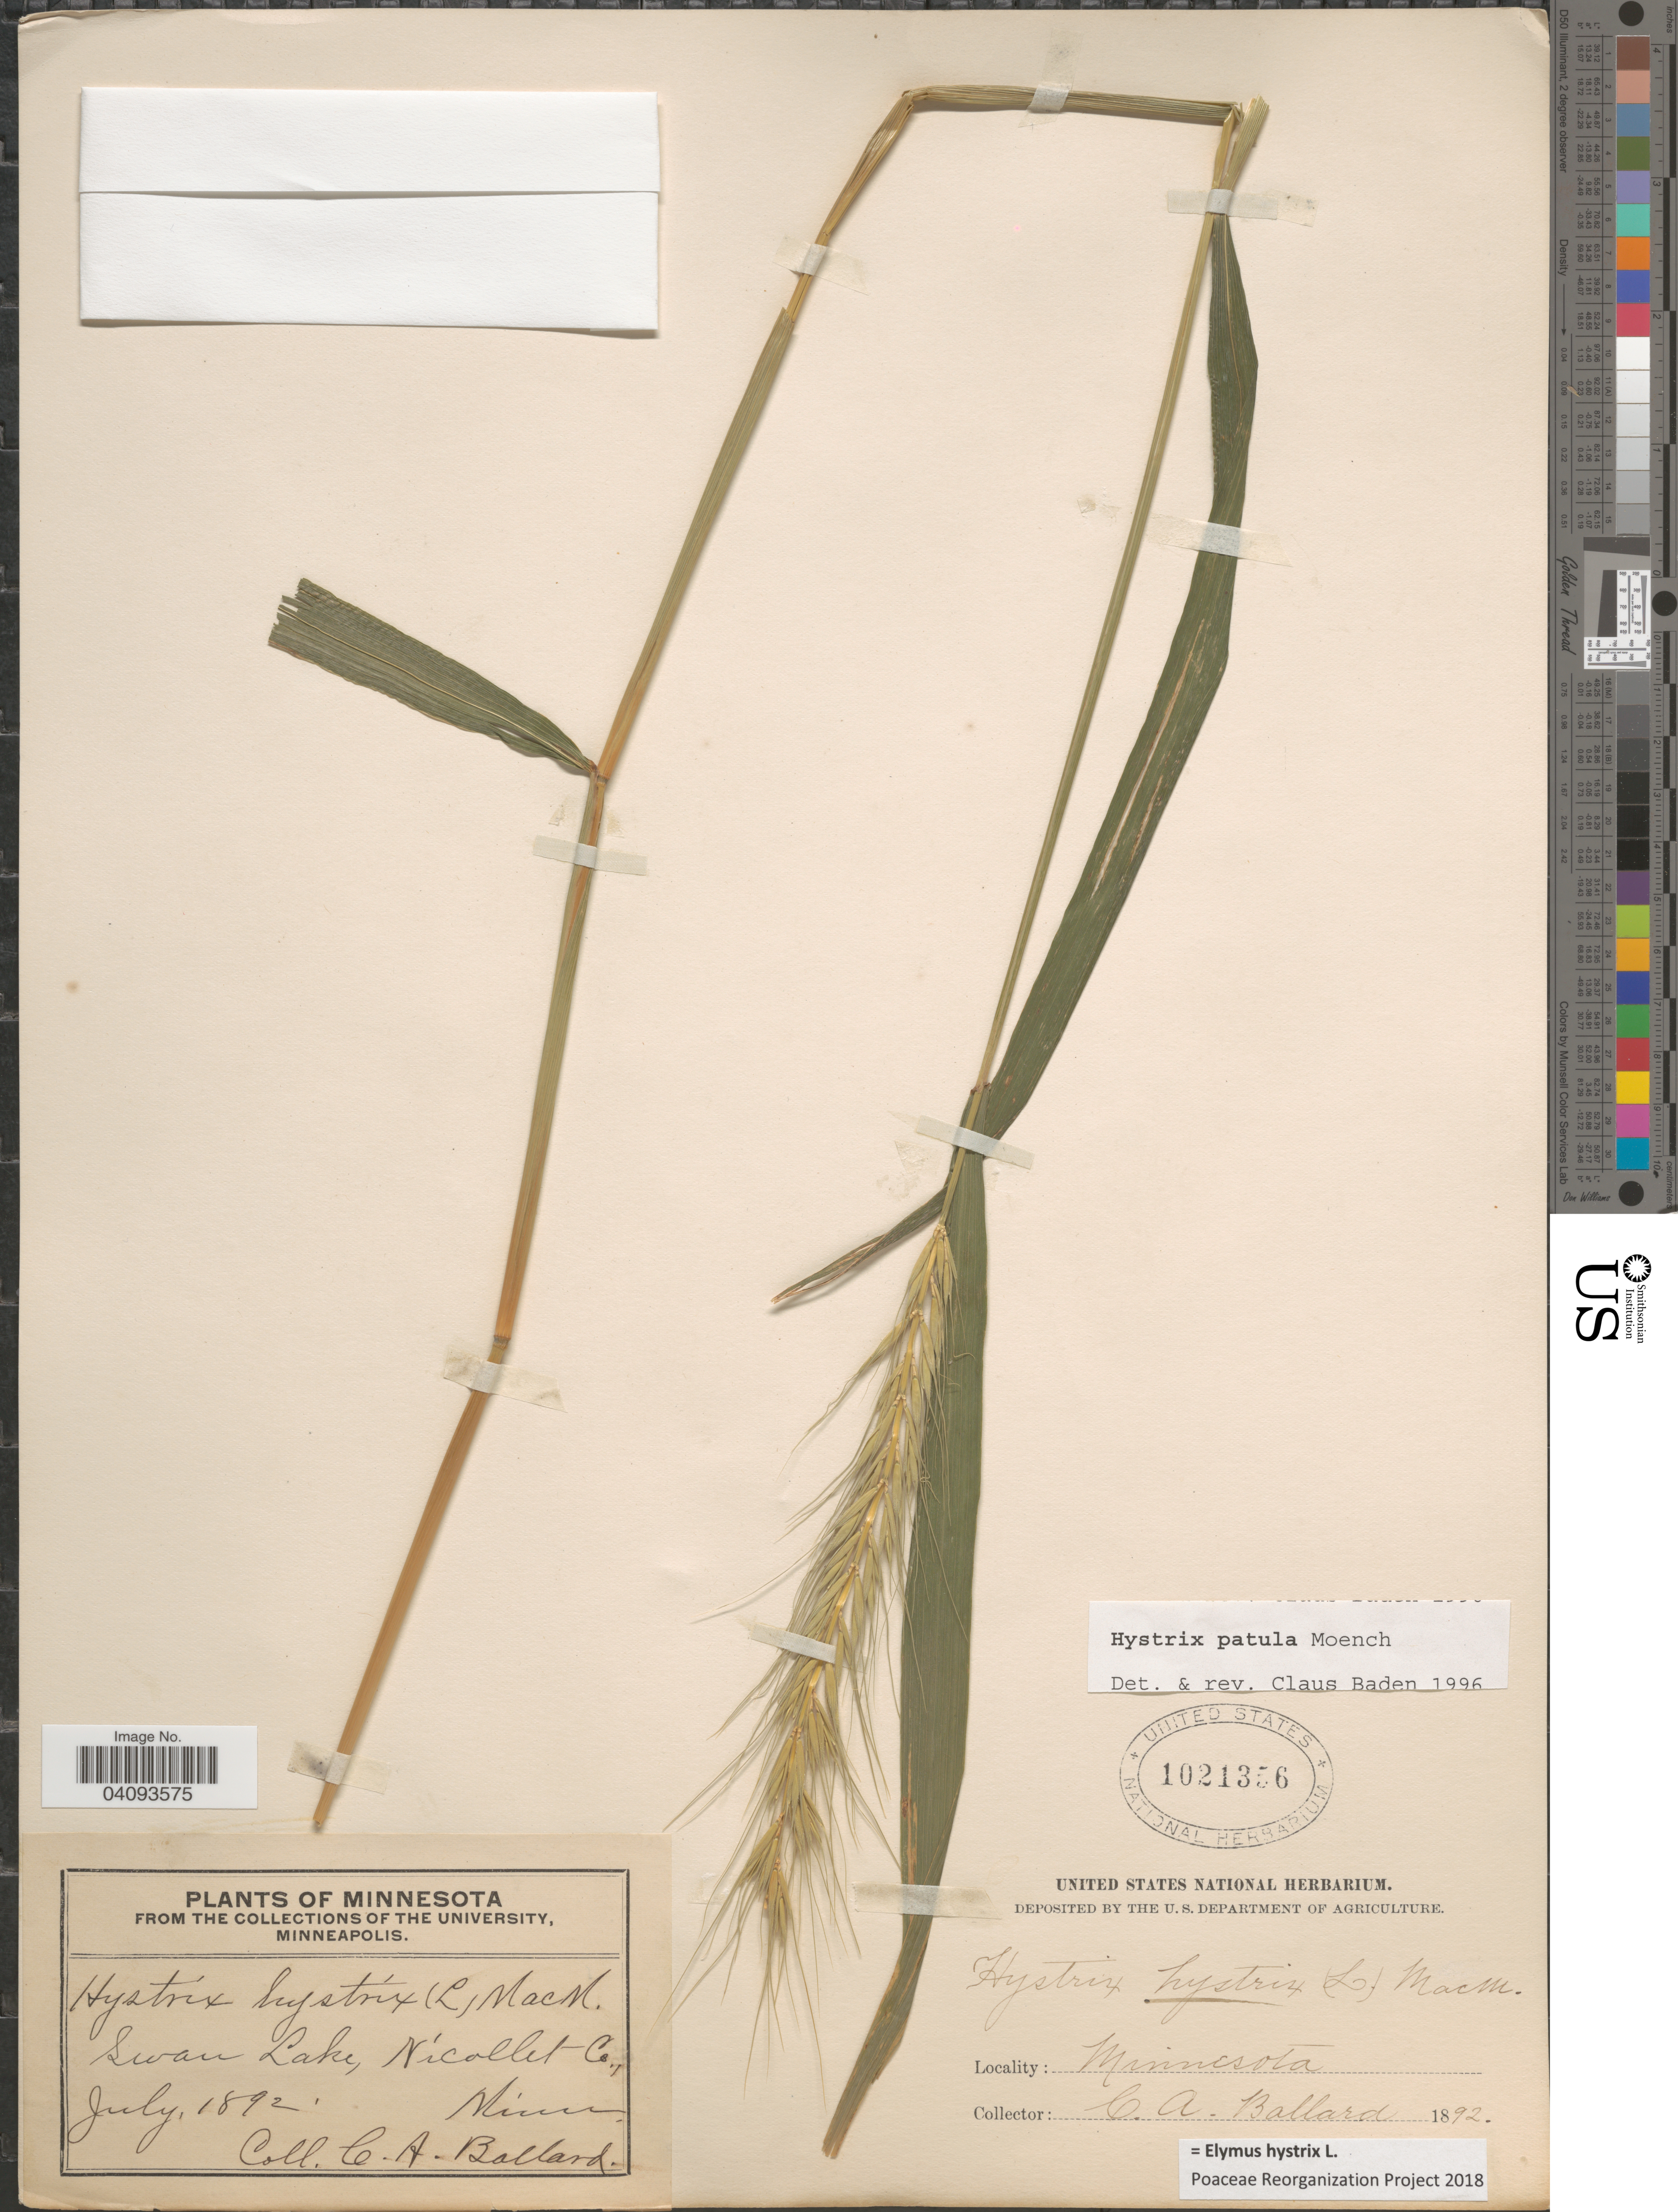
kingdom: Plantae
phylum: Tracheophyta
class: Liliopsida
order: Poales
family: Poaceae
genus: Elymus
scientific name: Elymus hystrix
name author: L.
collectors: C. A. Ballard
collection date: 1892-07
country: United States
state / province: Minnesota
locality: Swan Lake, Nicollet Co.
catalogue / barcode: US 1021356